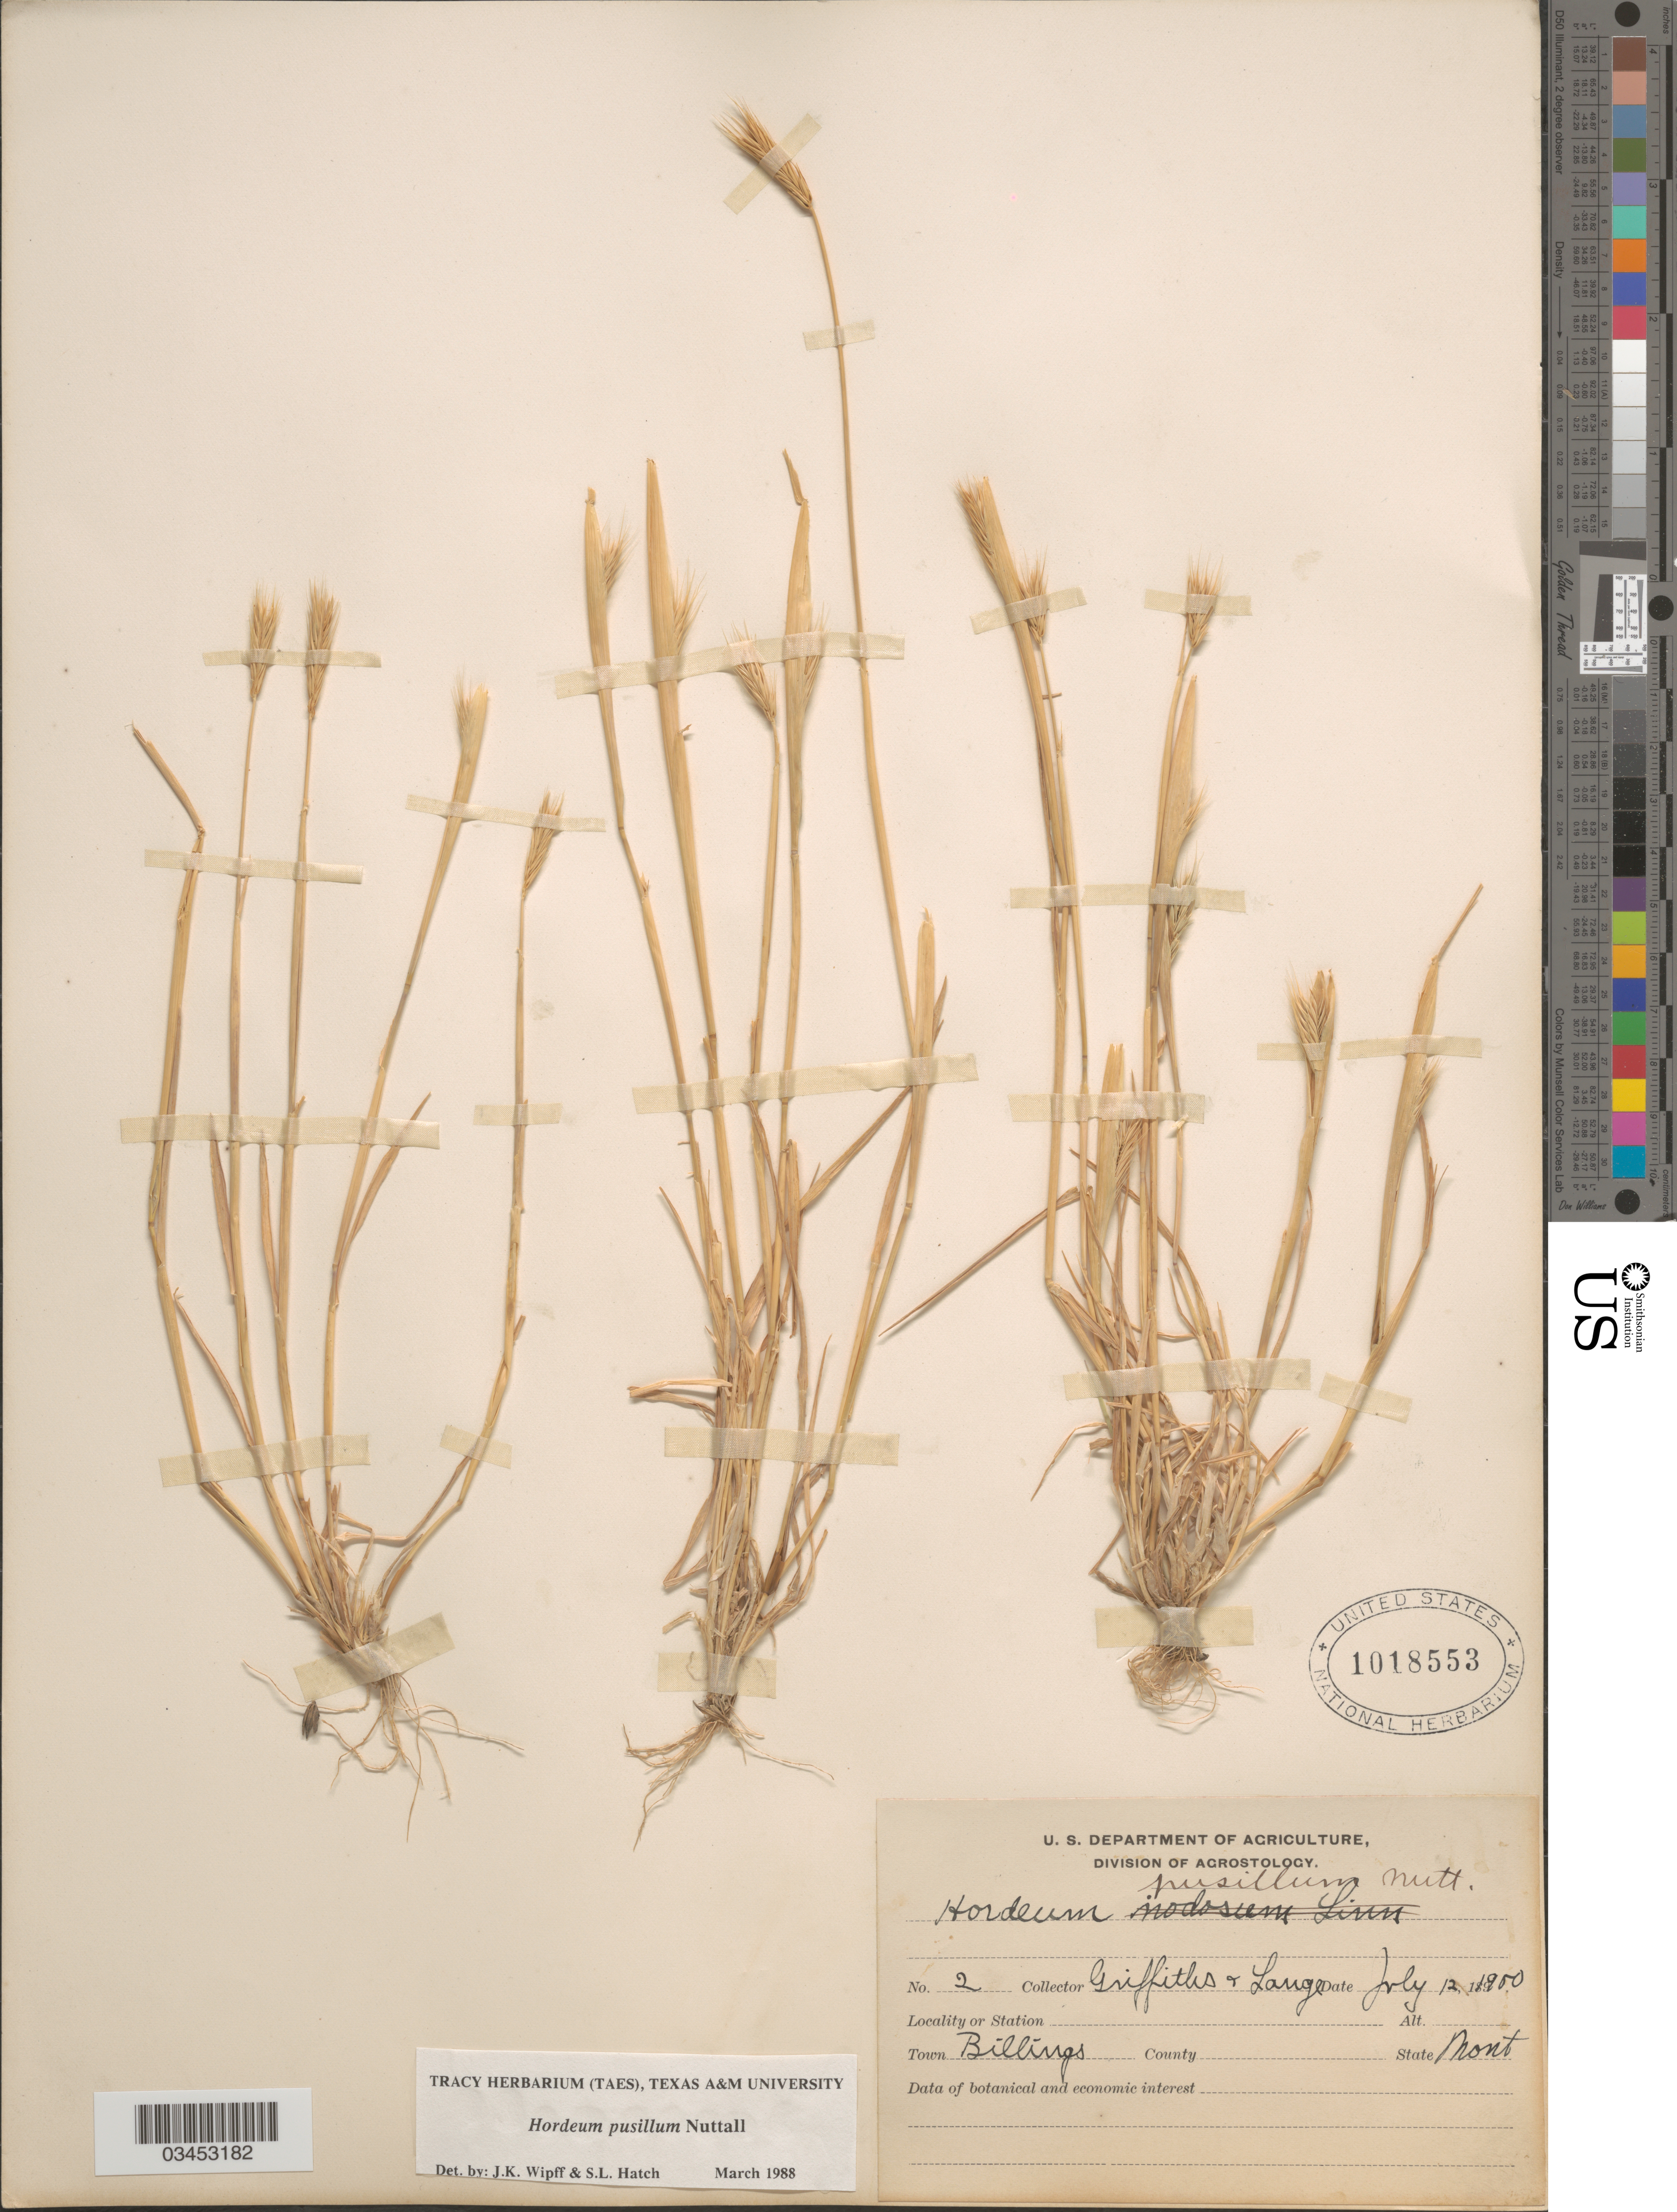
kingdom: Plantae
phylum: Tracheophyta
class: Liliopsida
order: Poales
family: Poaceae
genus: Hordeum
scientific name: Hordeum pusillum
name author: Nutt.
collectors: -- Griffiths & -- Lange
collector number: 2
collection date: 1900-07-12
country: United States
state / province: Montana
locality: Town Billings.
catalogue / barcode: US 1018553